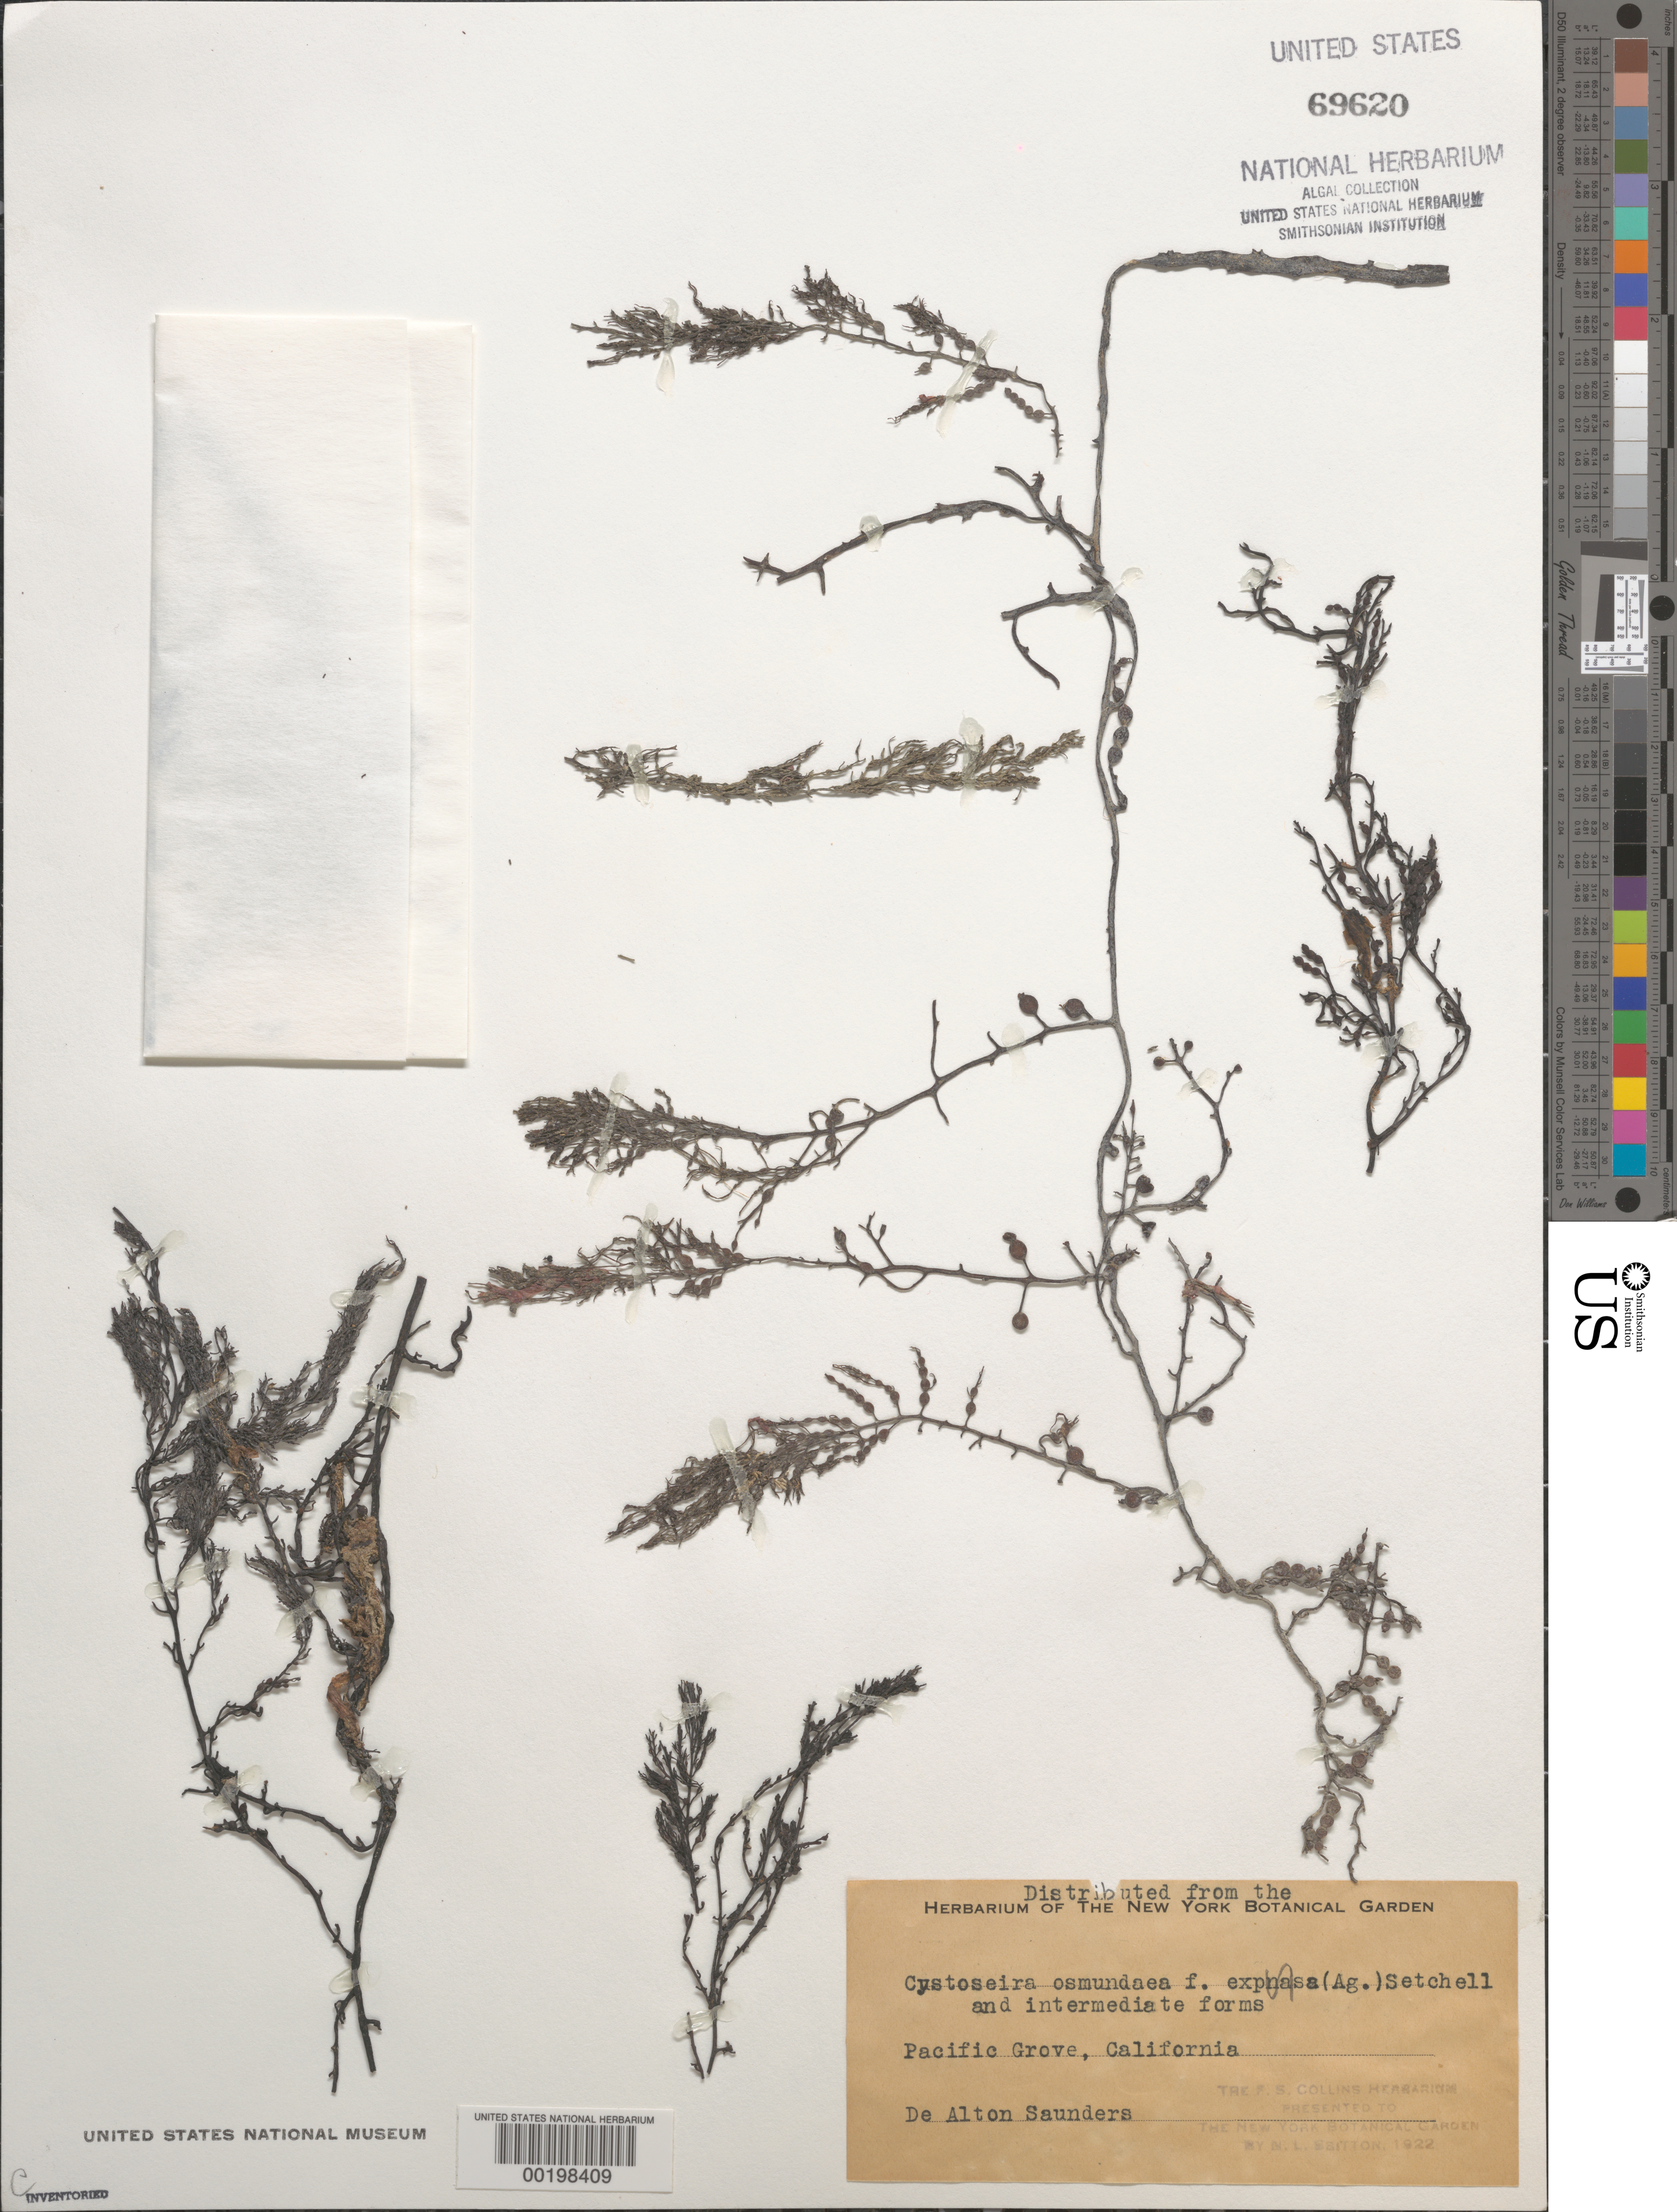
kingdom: Chromista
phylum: Ochrophyta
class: Phaeophyceae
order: Fucales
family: Sargassaceae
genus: Cystoseira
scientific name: Cystoseira osmundacea f. expansa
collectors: D. Saunders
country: United States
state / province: California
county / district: Monterey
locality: Pacific Grove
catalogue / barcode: US 69620